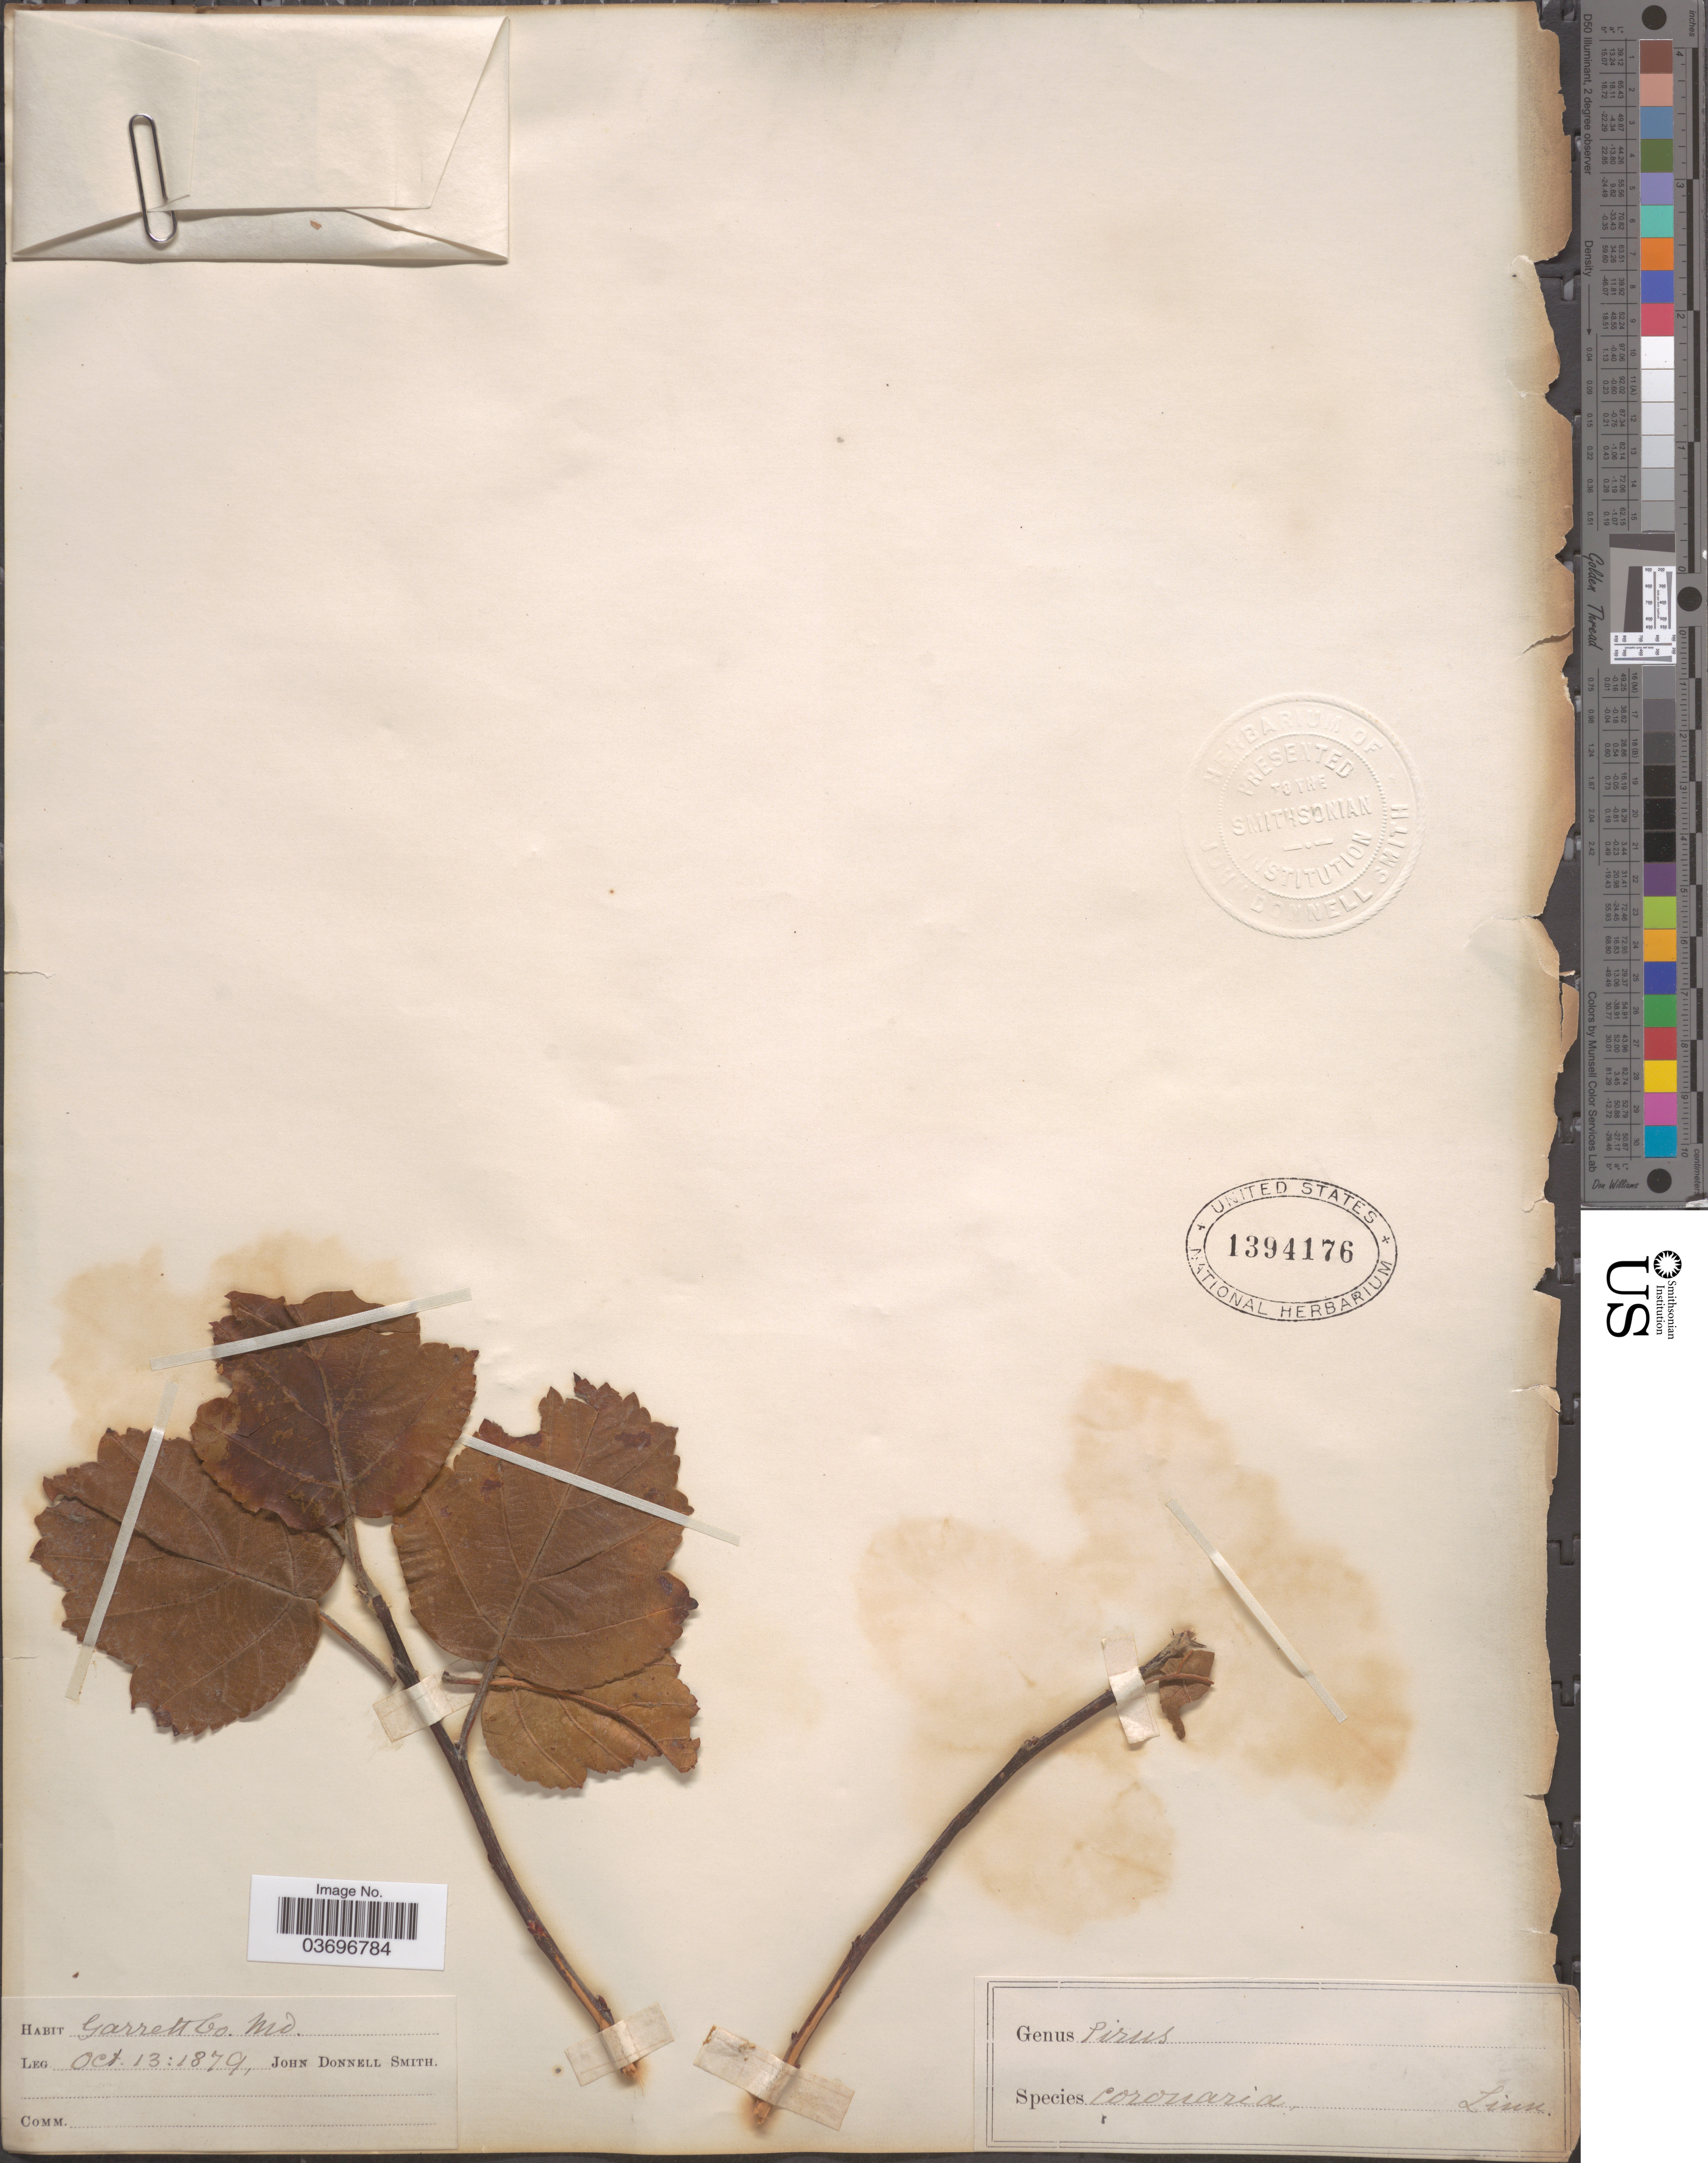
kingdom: Plantae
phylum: Tracheophyta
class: Magnoliopsida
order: Rosales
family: Rosaceae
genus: Malus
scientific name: Malus coronaria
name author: (L.) Mill.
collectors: J. Donnell Smith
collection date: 1879-10-13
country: United States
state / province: Maryland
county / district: Garrett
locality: Garrett Co.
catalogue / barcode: US 1394176